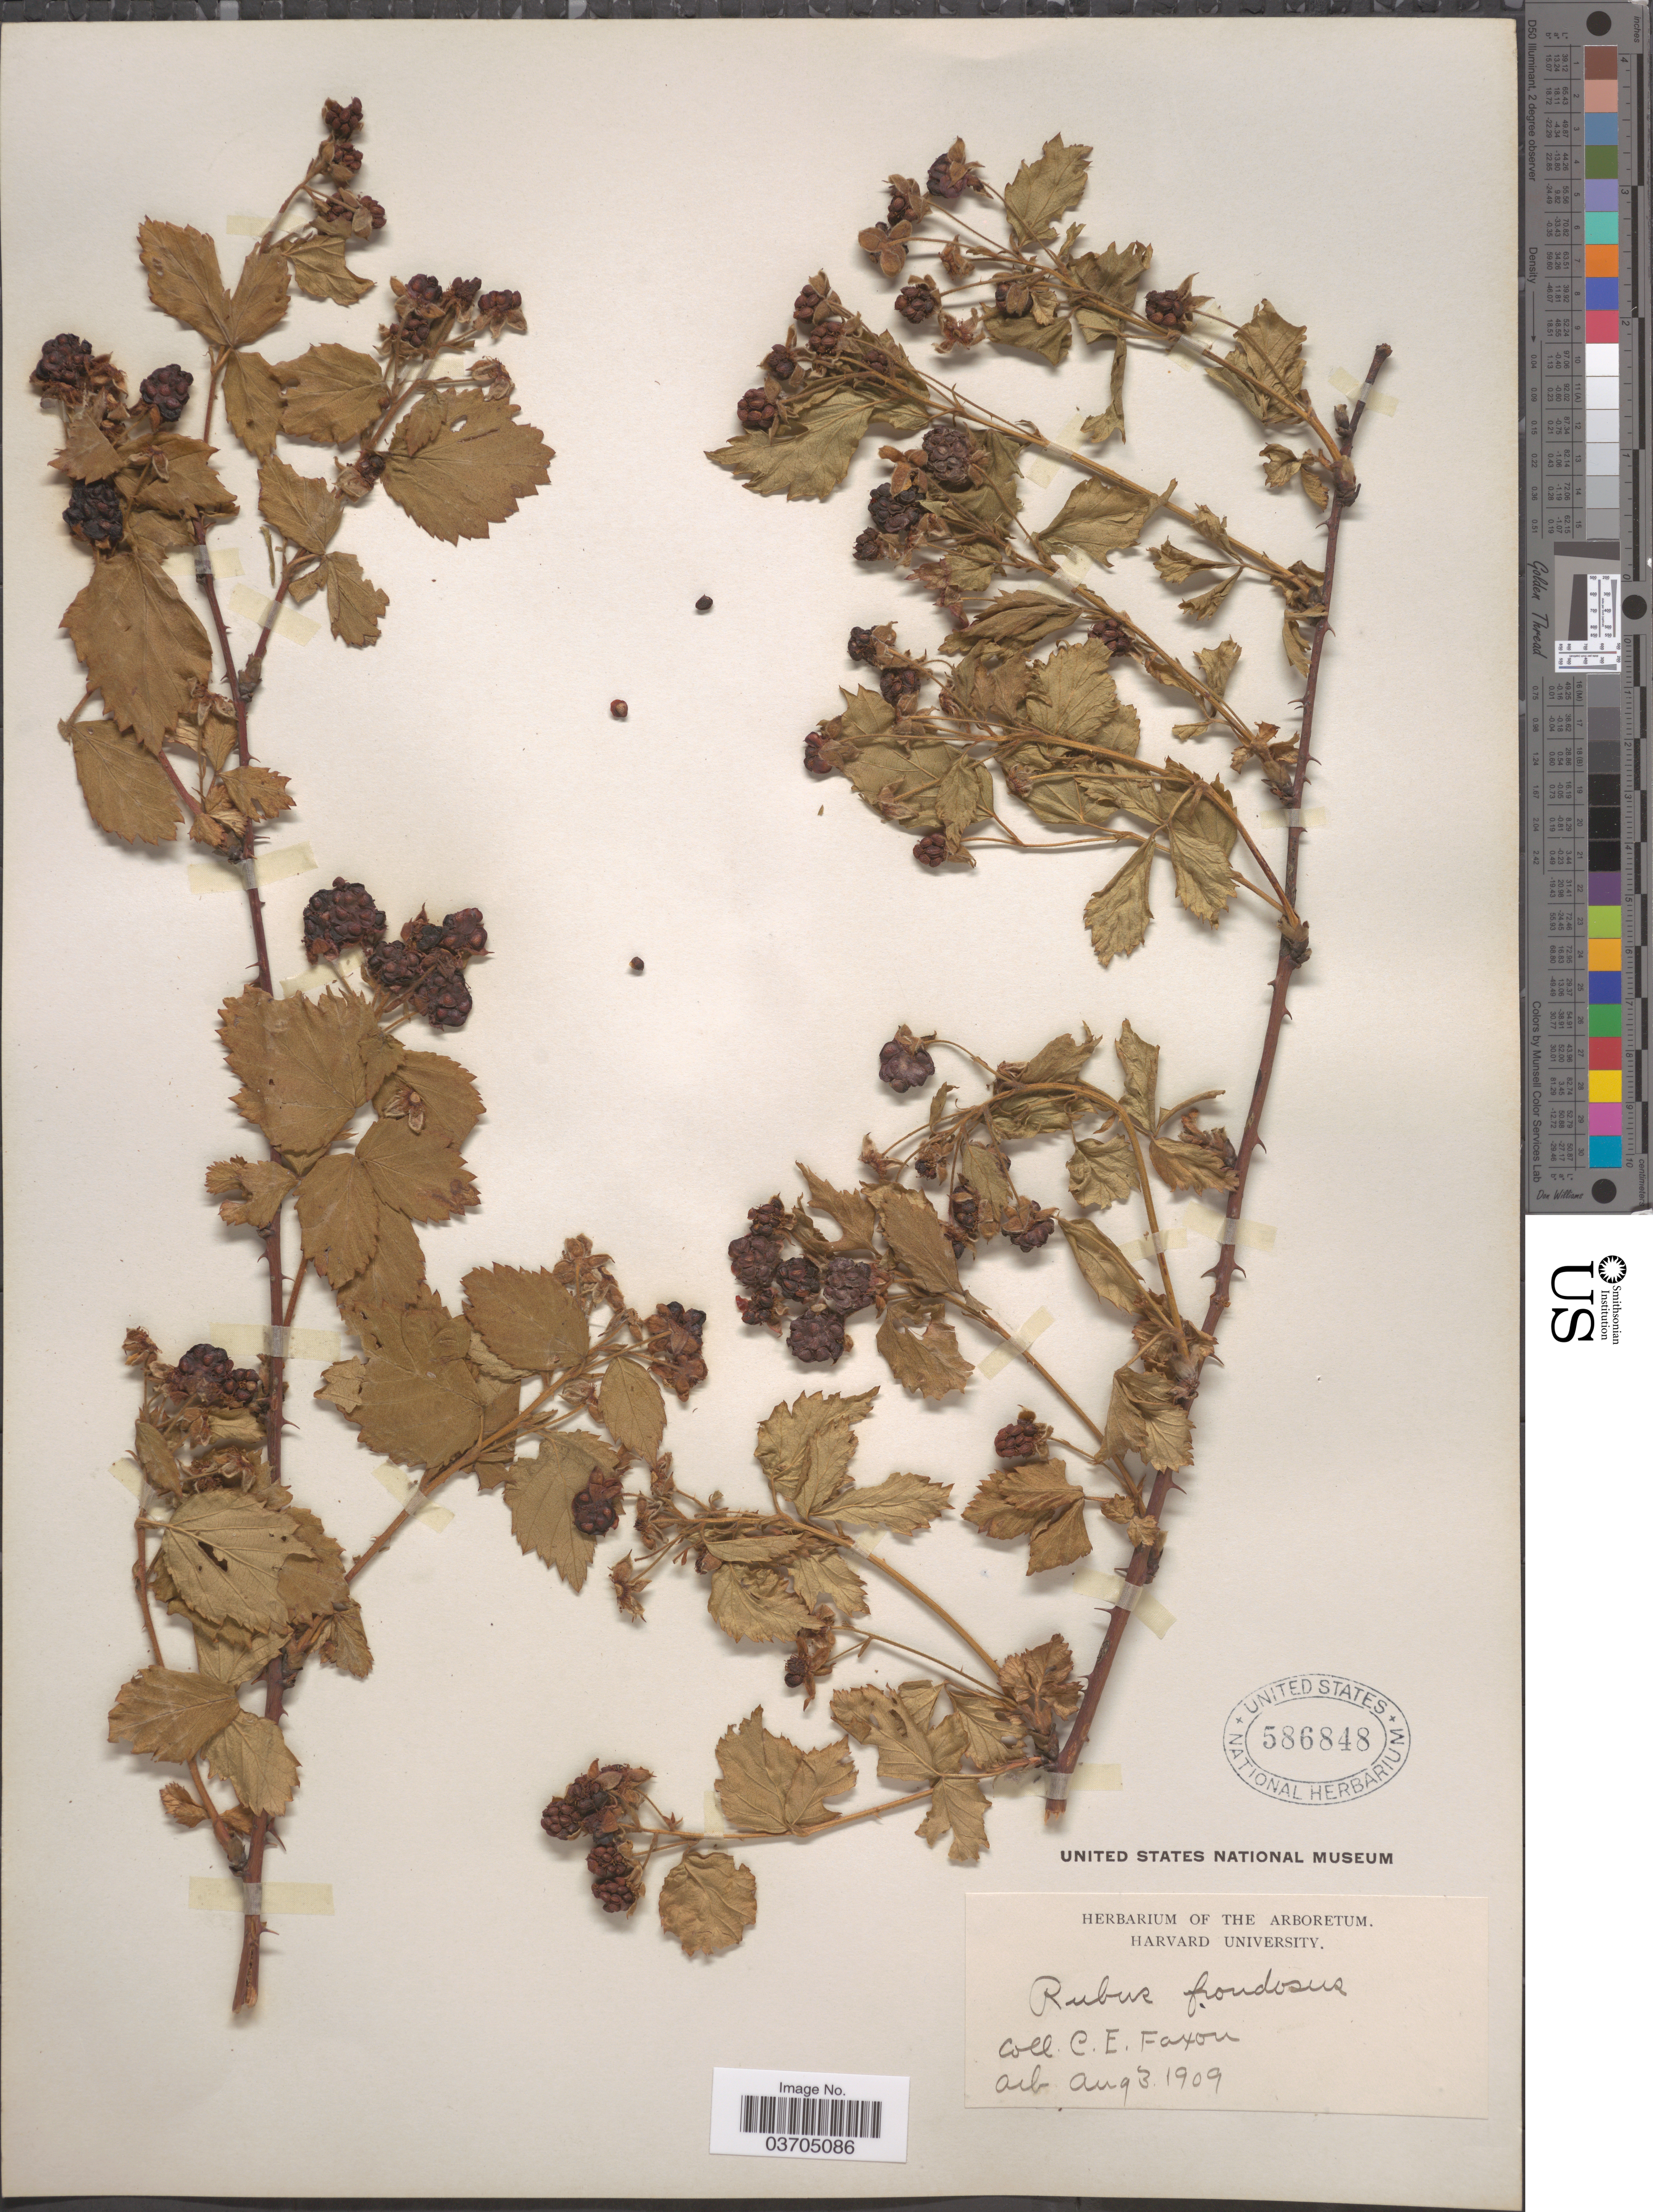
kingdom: Plantae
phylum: Tracheophyta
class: Magnoliopsida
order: Rosales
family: Rosaceae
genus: Rubus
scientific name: Rubus frondosus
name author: Bigelow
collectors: C. Faxon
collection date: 1909-08-03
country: United States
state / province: Massachusetts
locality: Arb.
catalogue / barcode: US 586848